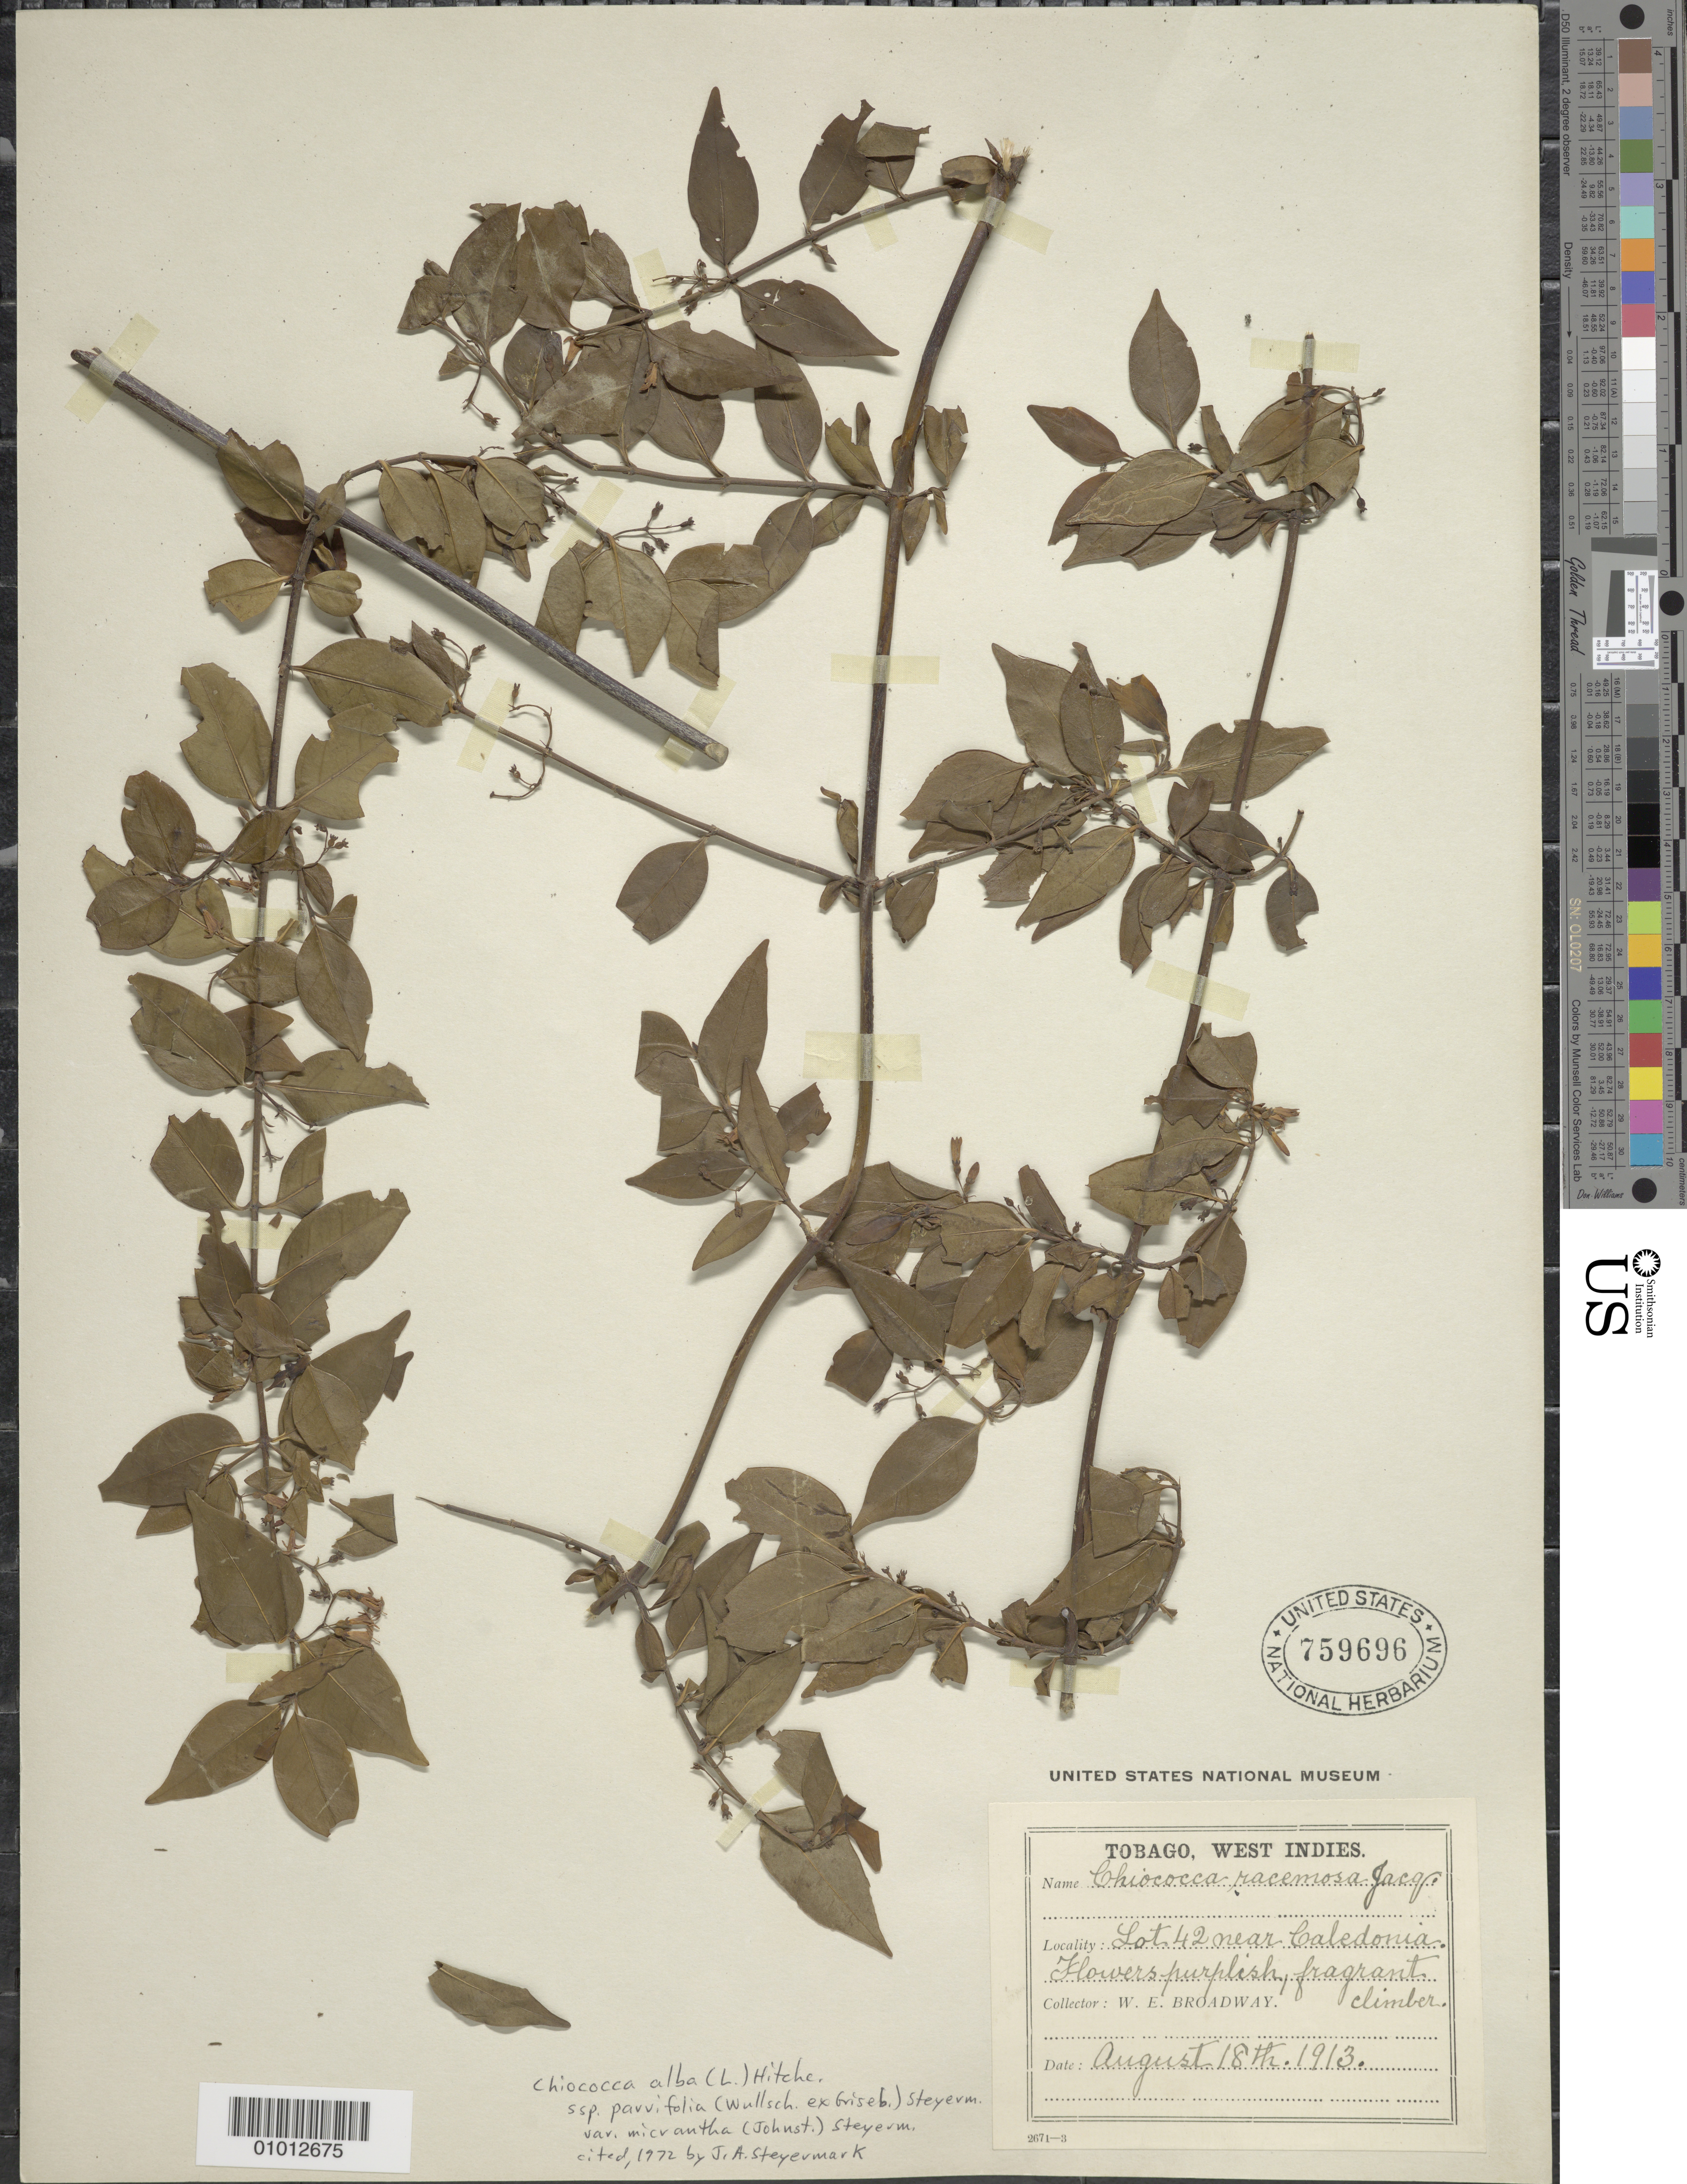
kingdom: Plantae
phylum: Tracheophyta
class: Magnoliopsida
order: Gentianales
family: Rubiaceae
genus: Chiococca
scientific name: Chiococca alba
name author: (L.) Hitchc.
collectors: W. E. Broadway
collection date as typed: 18 Aug 1913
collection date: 1913-08-18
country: Trinidad and Tobago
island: Trinidad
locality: Lot 42 near Caledonia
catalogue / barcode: US 759696